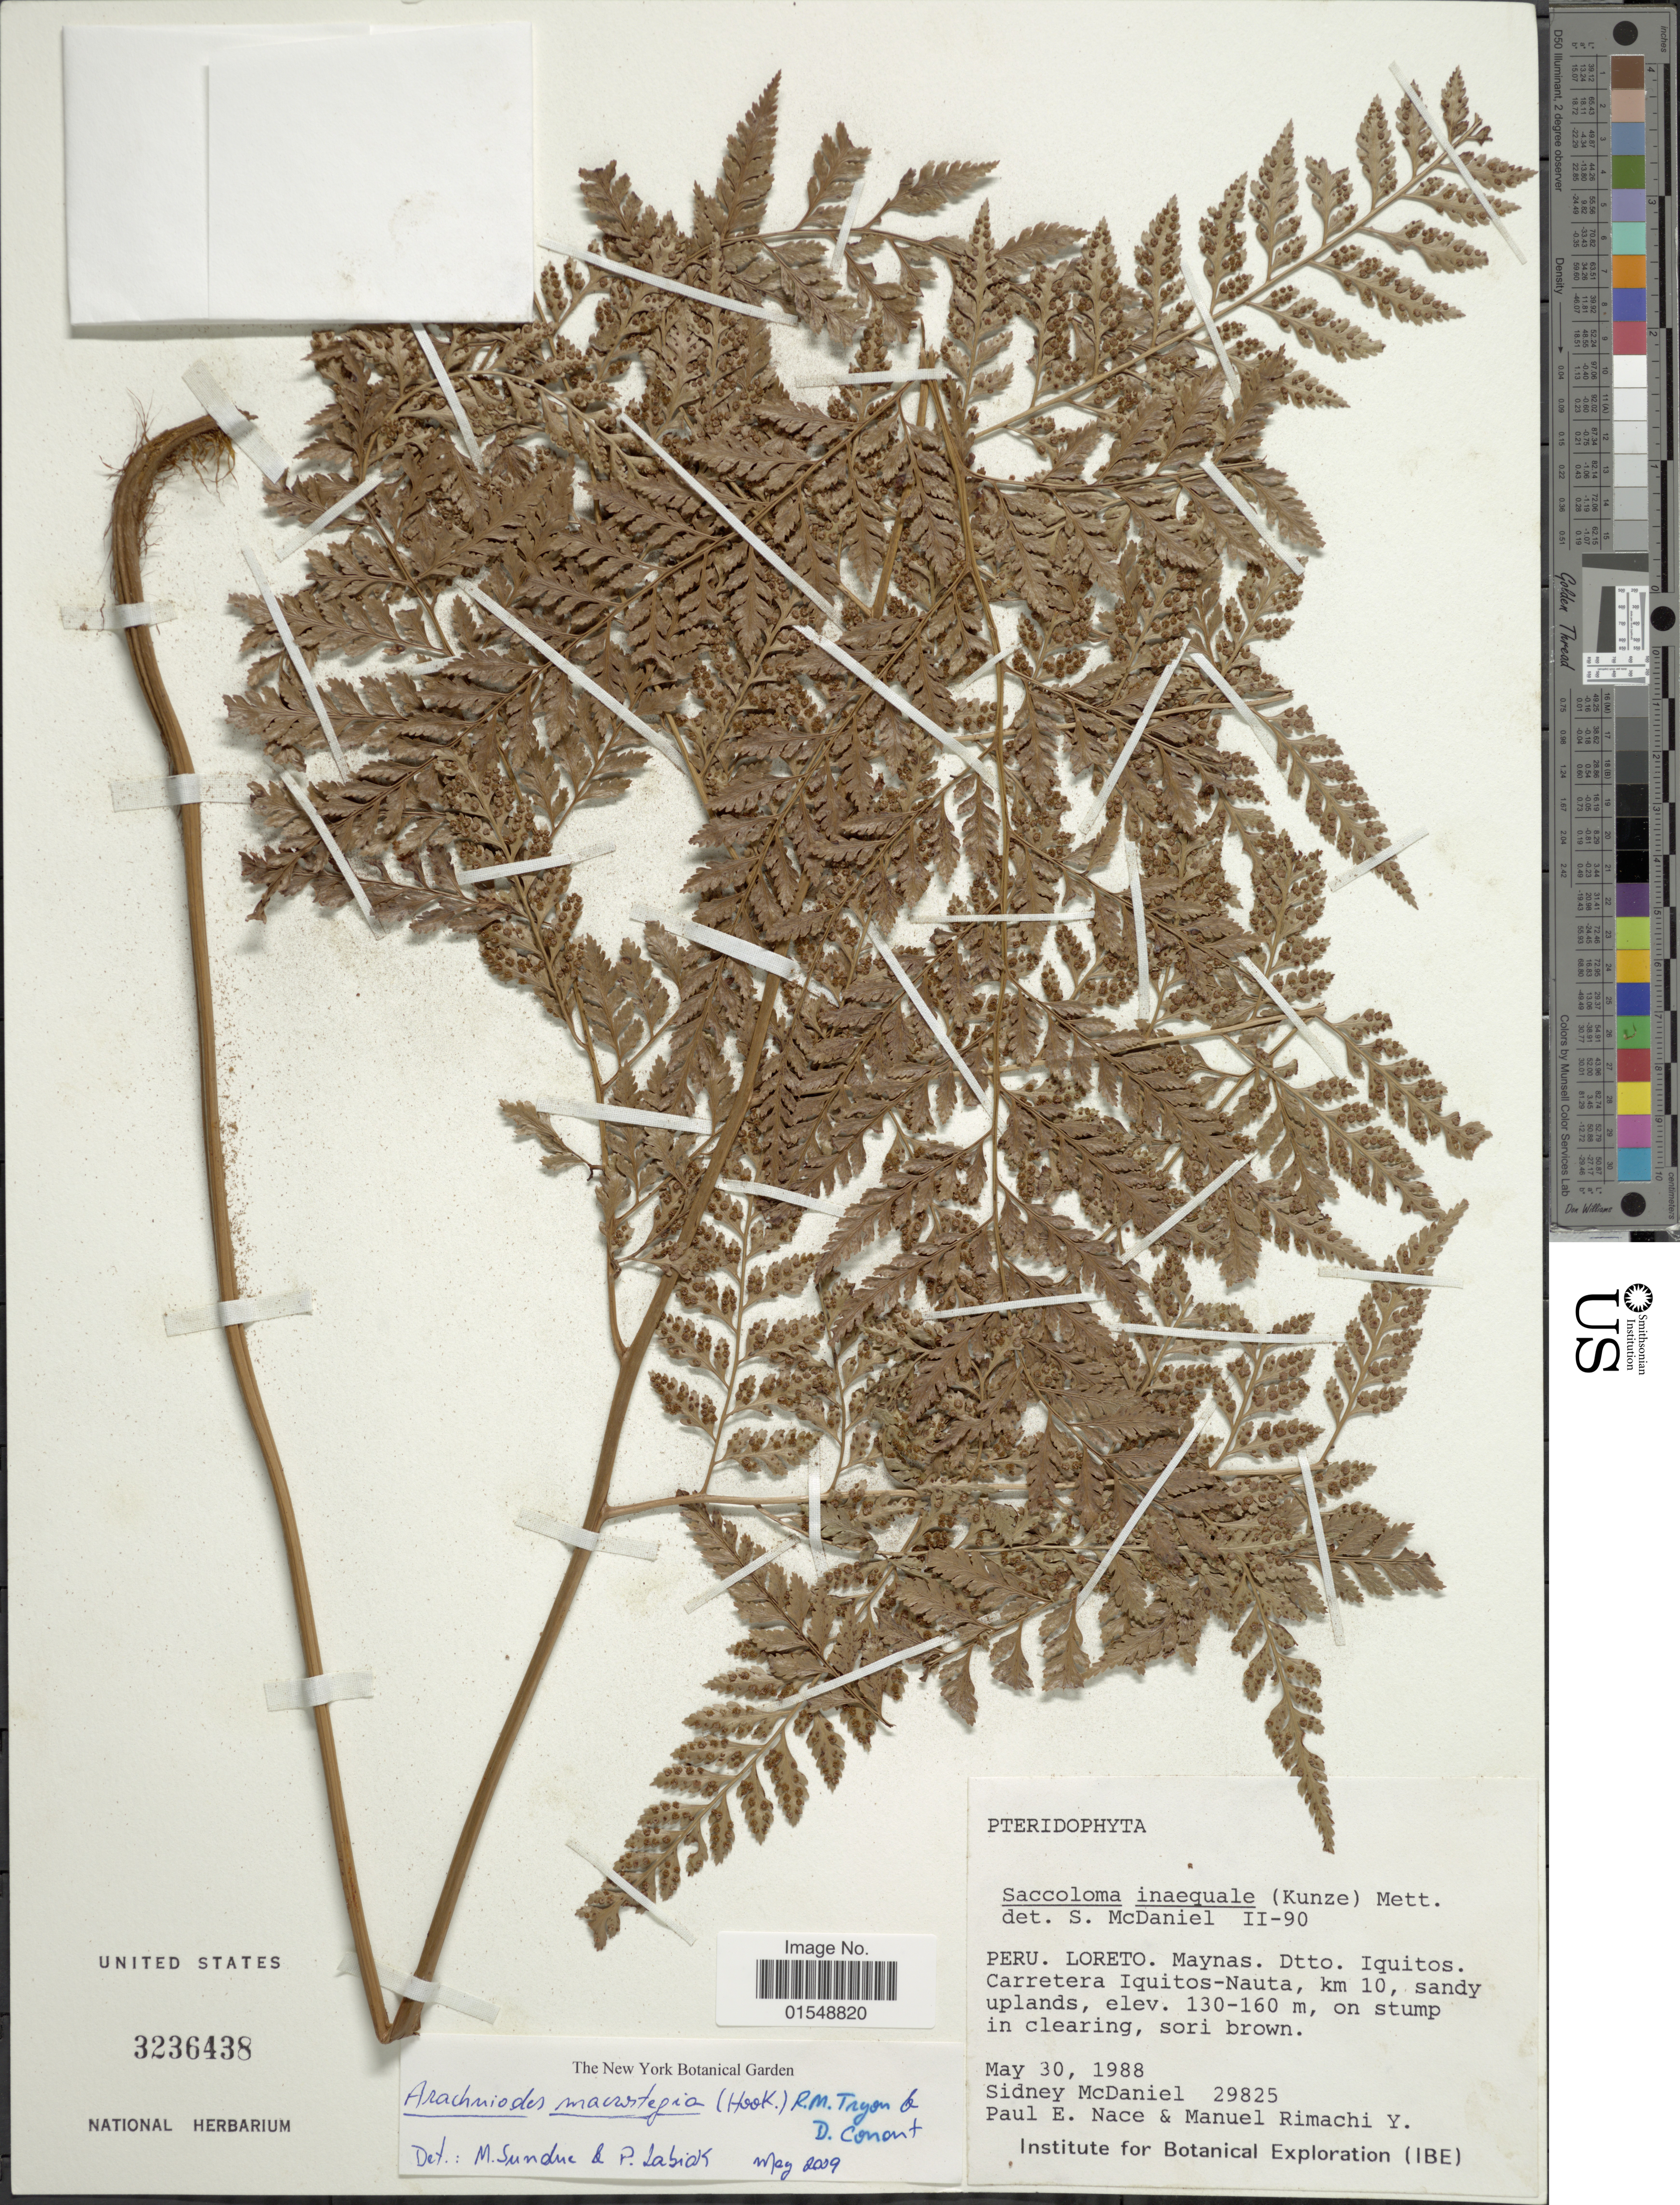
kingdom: Plantae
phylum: Tracheophyta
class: Polypodiopsida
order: Polypodiales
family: Dryopteridaceae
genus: Arachniodes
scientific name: Arachniodes macrostegia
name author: (Hook.) Proctor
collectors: S. McDaniel, P. Nace & M. Rimachi Y.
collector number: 29825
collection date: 1988-05-30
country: Peru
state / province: Loreto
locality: Maybnas, Dtto. Iquitos, Carretera Iquitos- Nauta, km 10, sandy uplands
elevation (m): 130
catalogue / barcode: US 3236438